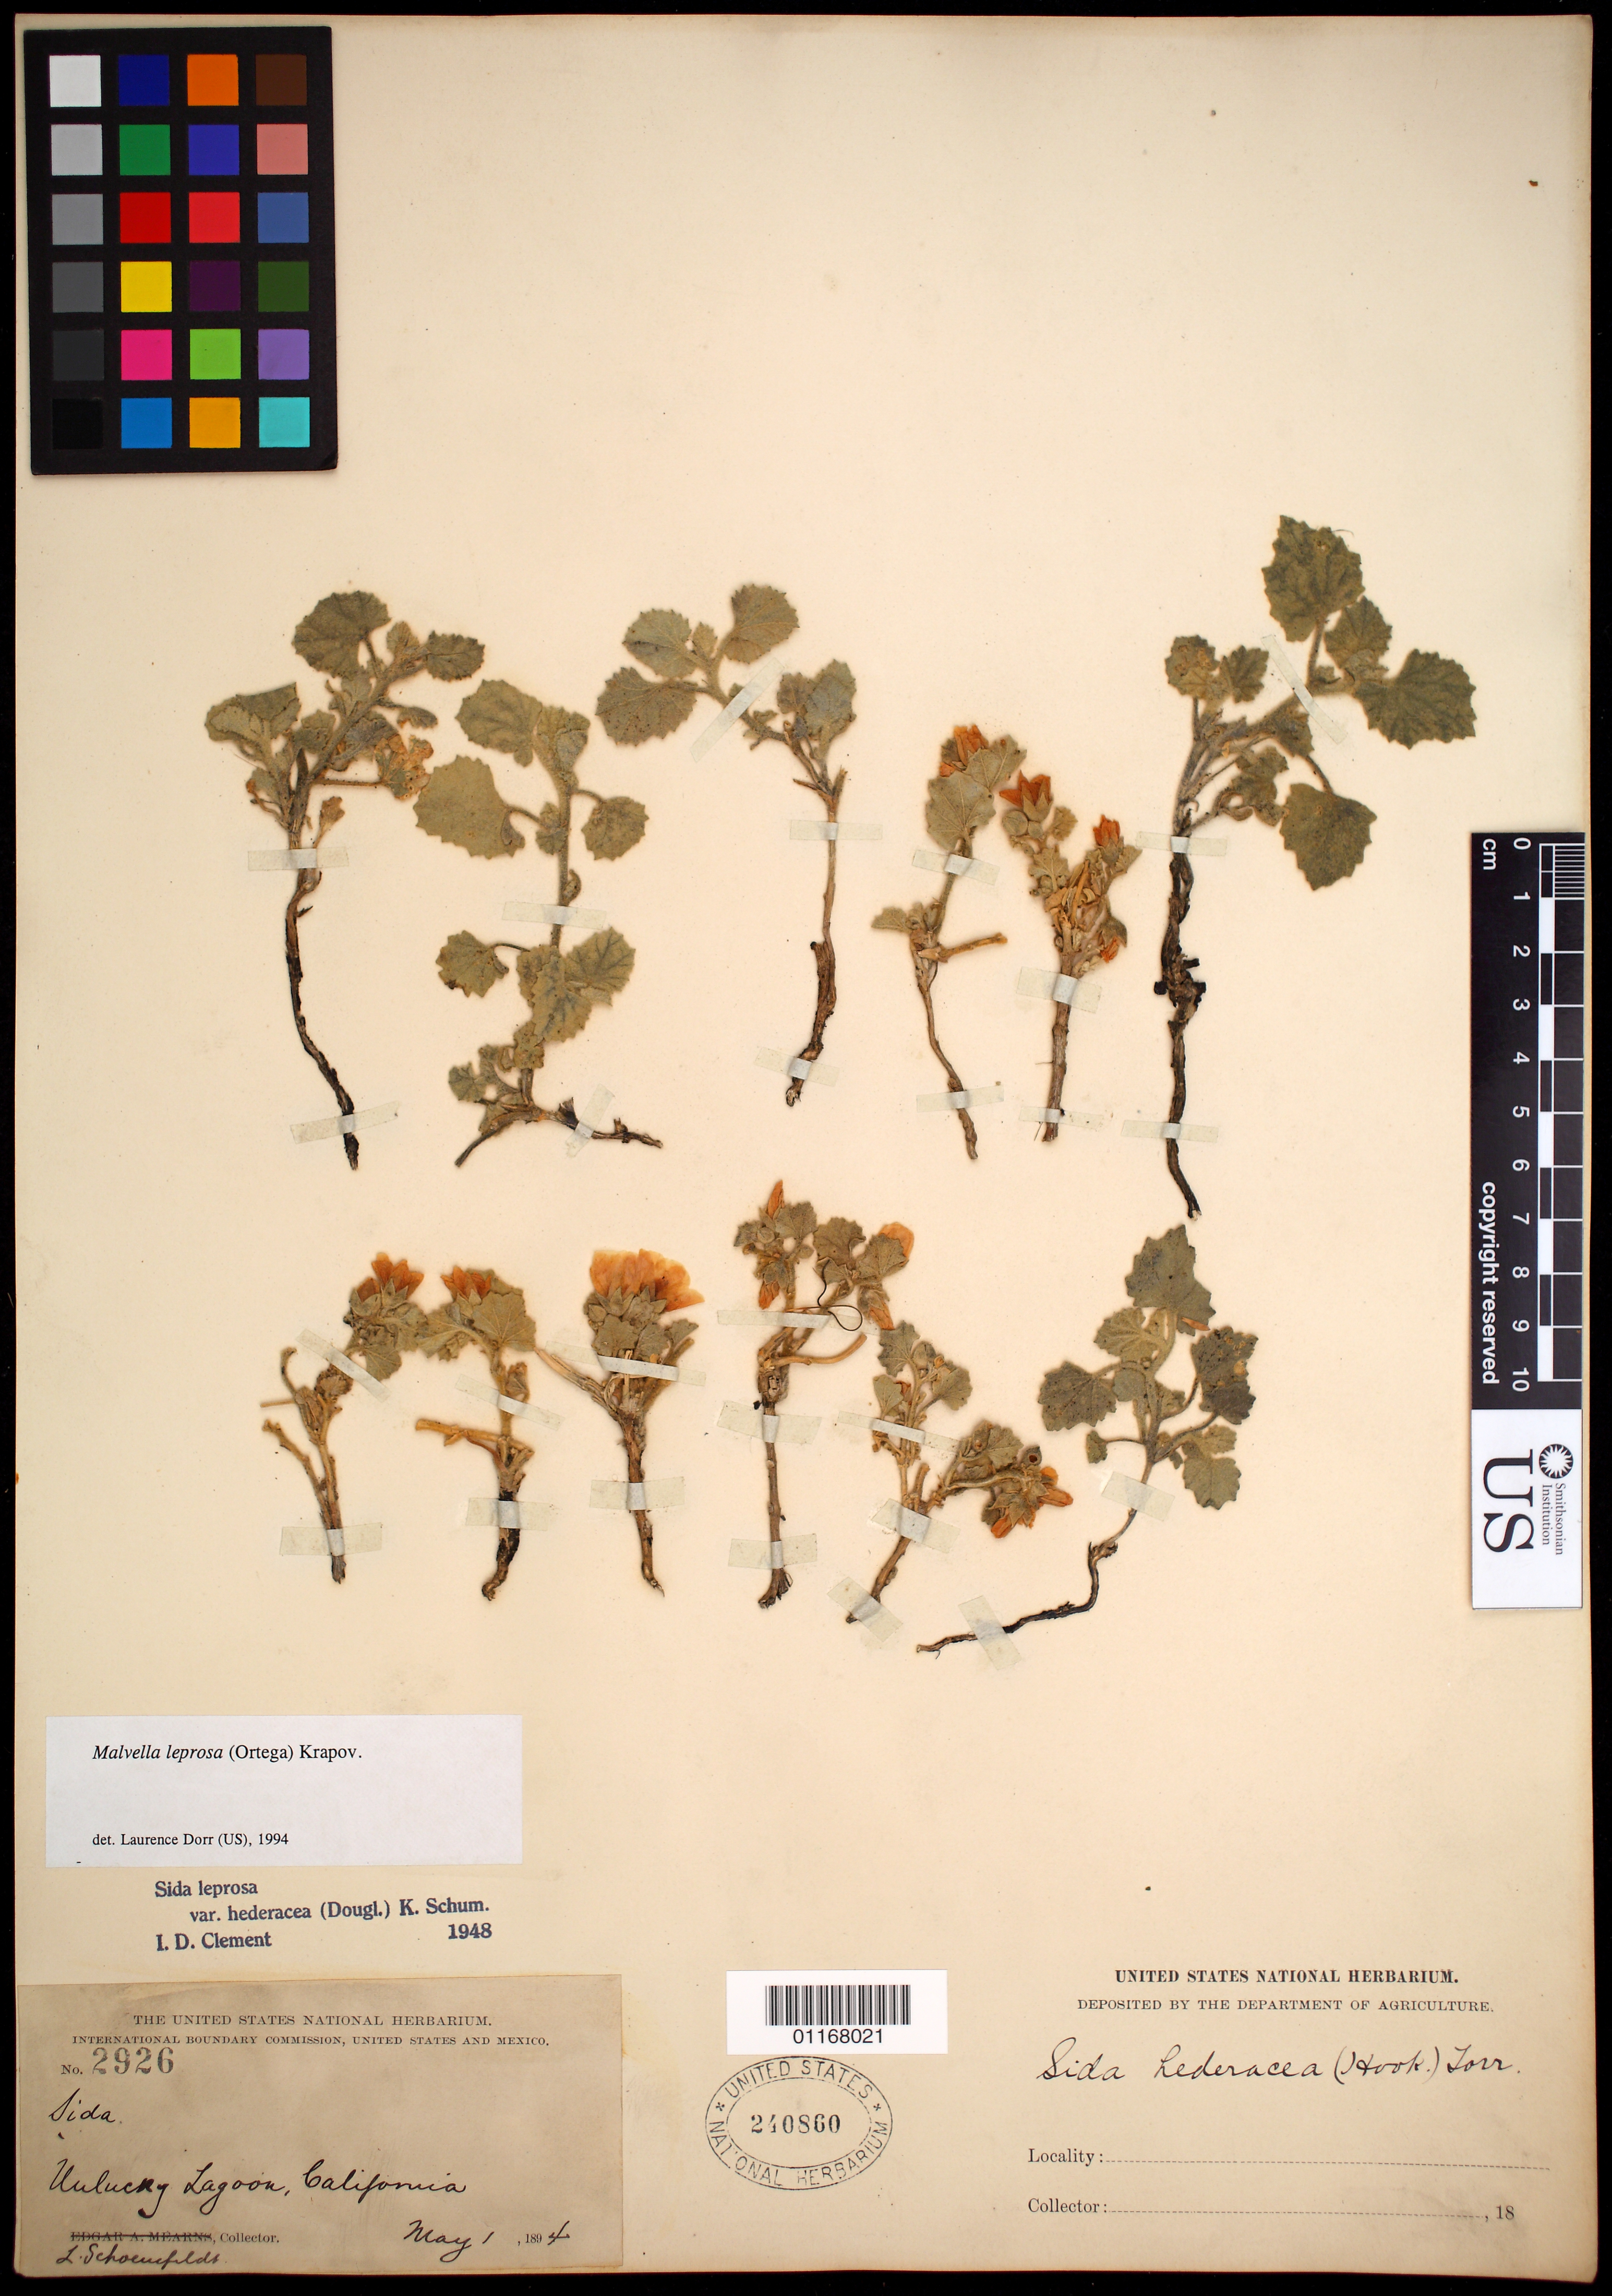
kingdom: Plantae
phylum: Tracheophyta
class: Magnoliopsida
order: Malvales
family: Malvaceae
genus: Malvella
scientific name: Malvella leprosa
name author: (Ortega) Krapov.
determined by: Dorr, L. J., (BOT), Smithsonian Institution - National Museum of Natural History (UNITED STATES)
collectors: L. Schoenfeldt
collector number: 2926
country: United States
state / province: California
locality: Unlucky Lagoon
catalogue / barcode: US 240860